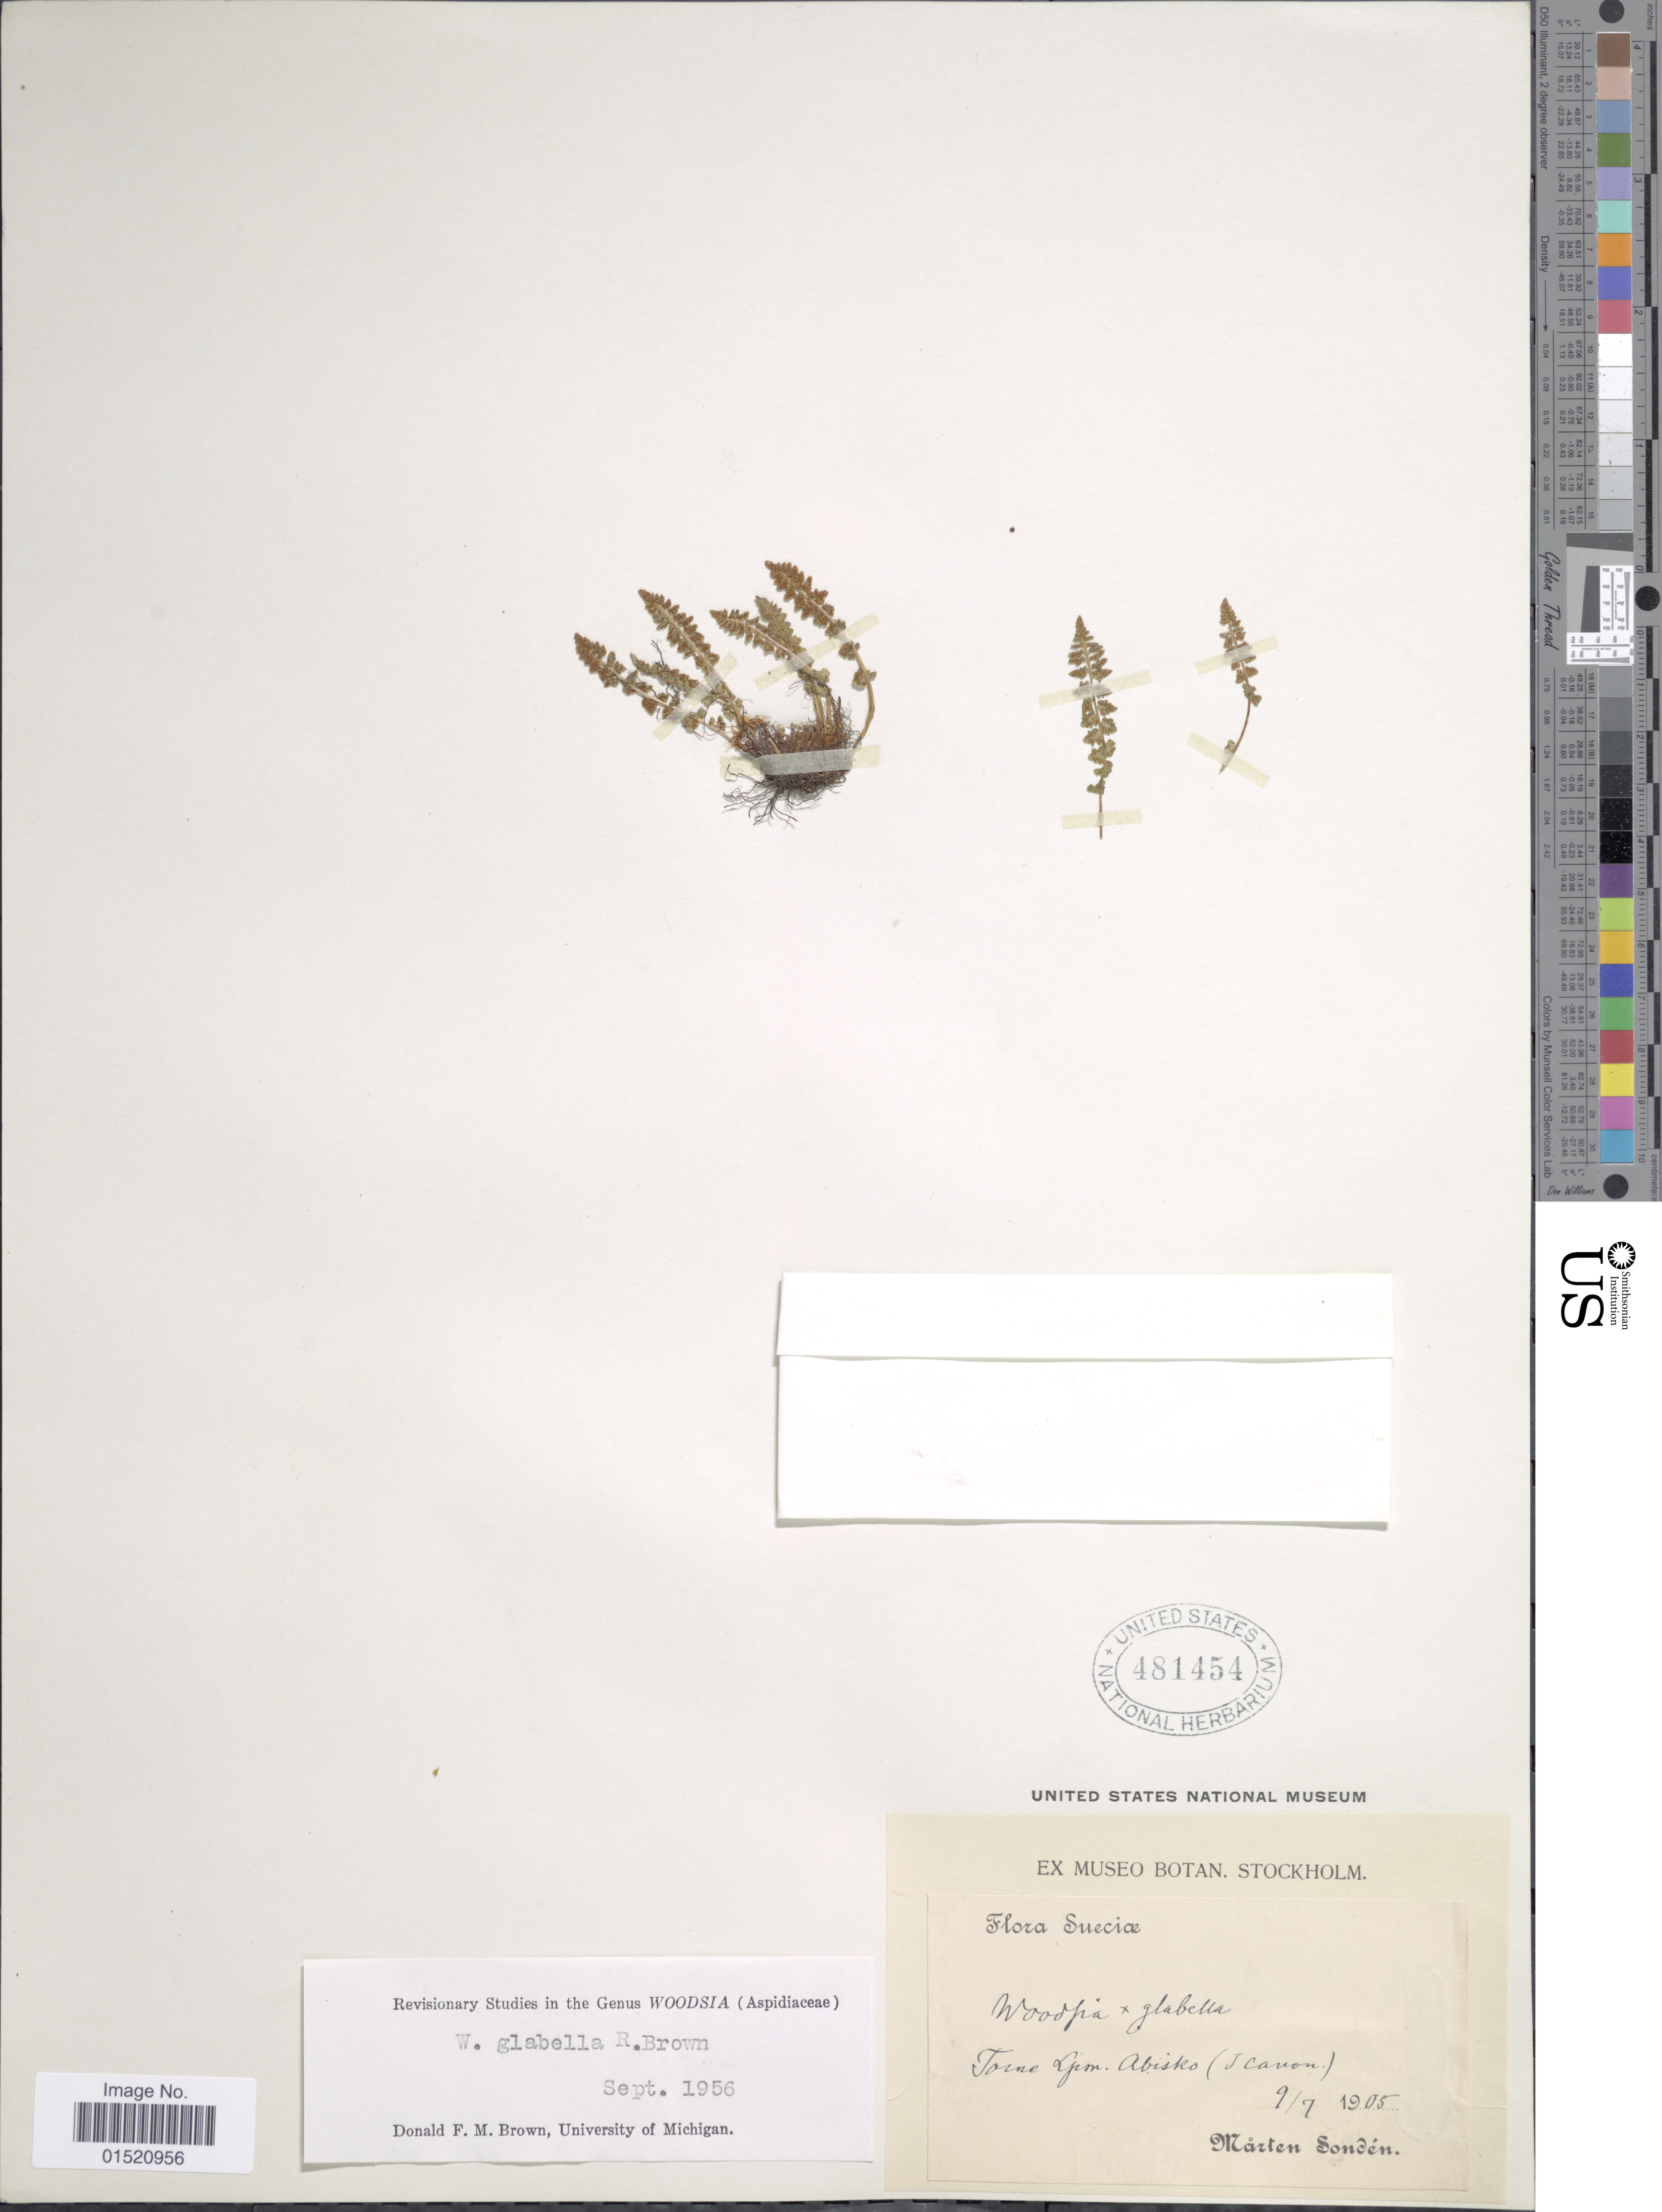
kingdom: Plantae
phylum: Tracheophyta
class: Polypodiopsida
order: Polypodiales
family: Woodsiaceae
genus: Woodsia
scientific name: Woodsia glabella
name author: R. Br.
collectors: M. Sondén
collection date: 1905-07-09 or 1905-09-07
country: Sweden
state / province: Norrbotten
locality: Abisko, i Canon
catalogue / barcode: US 481454